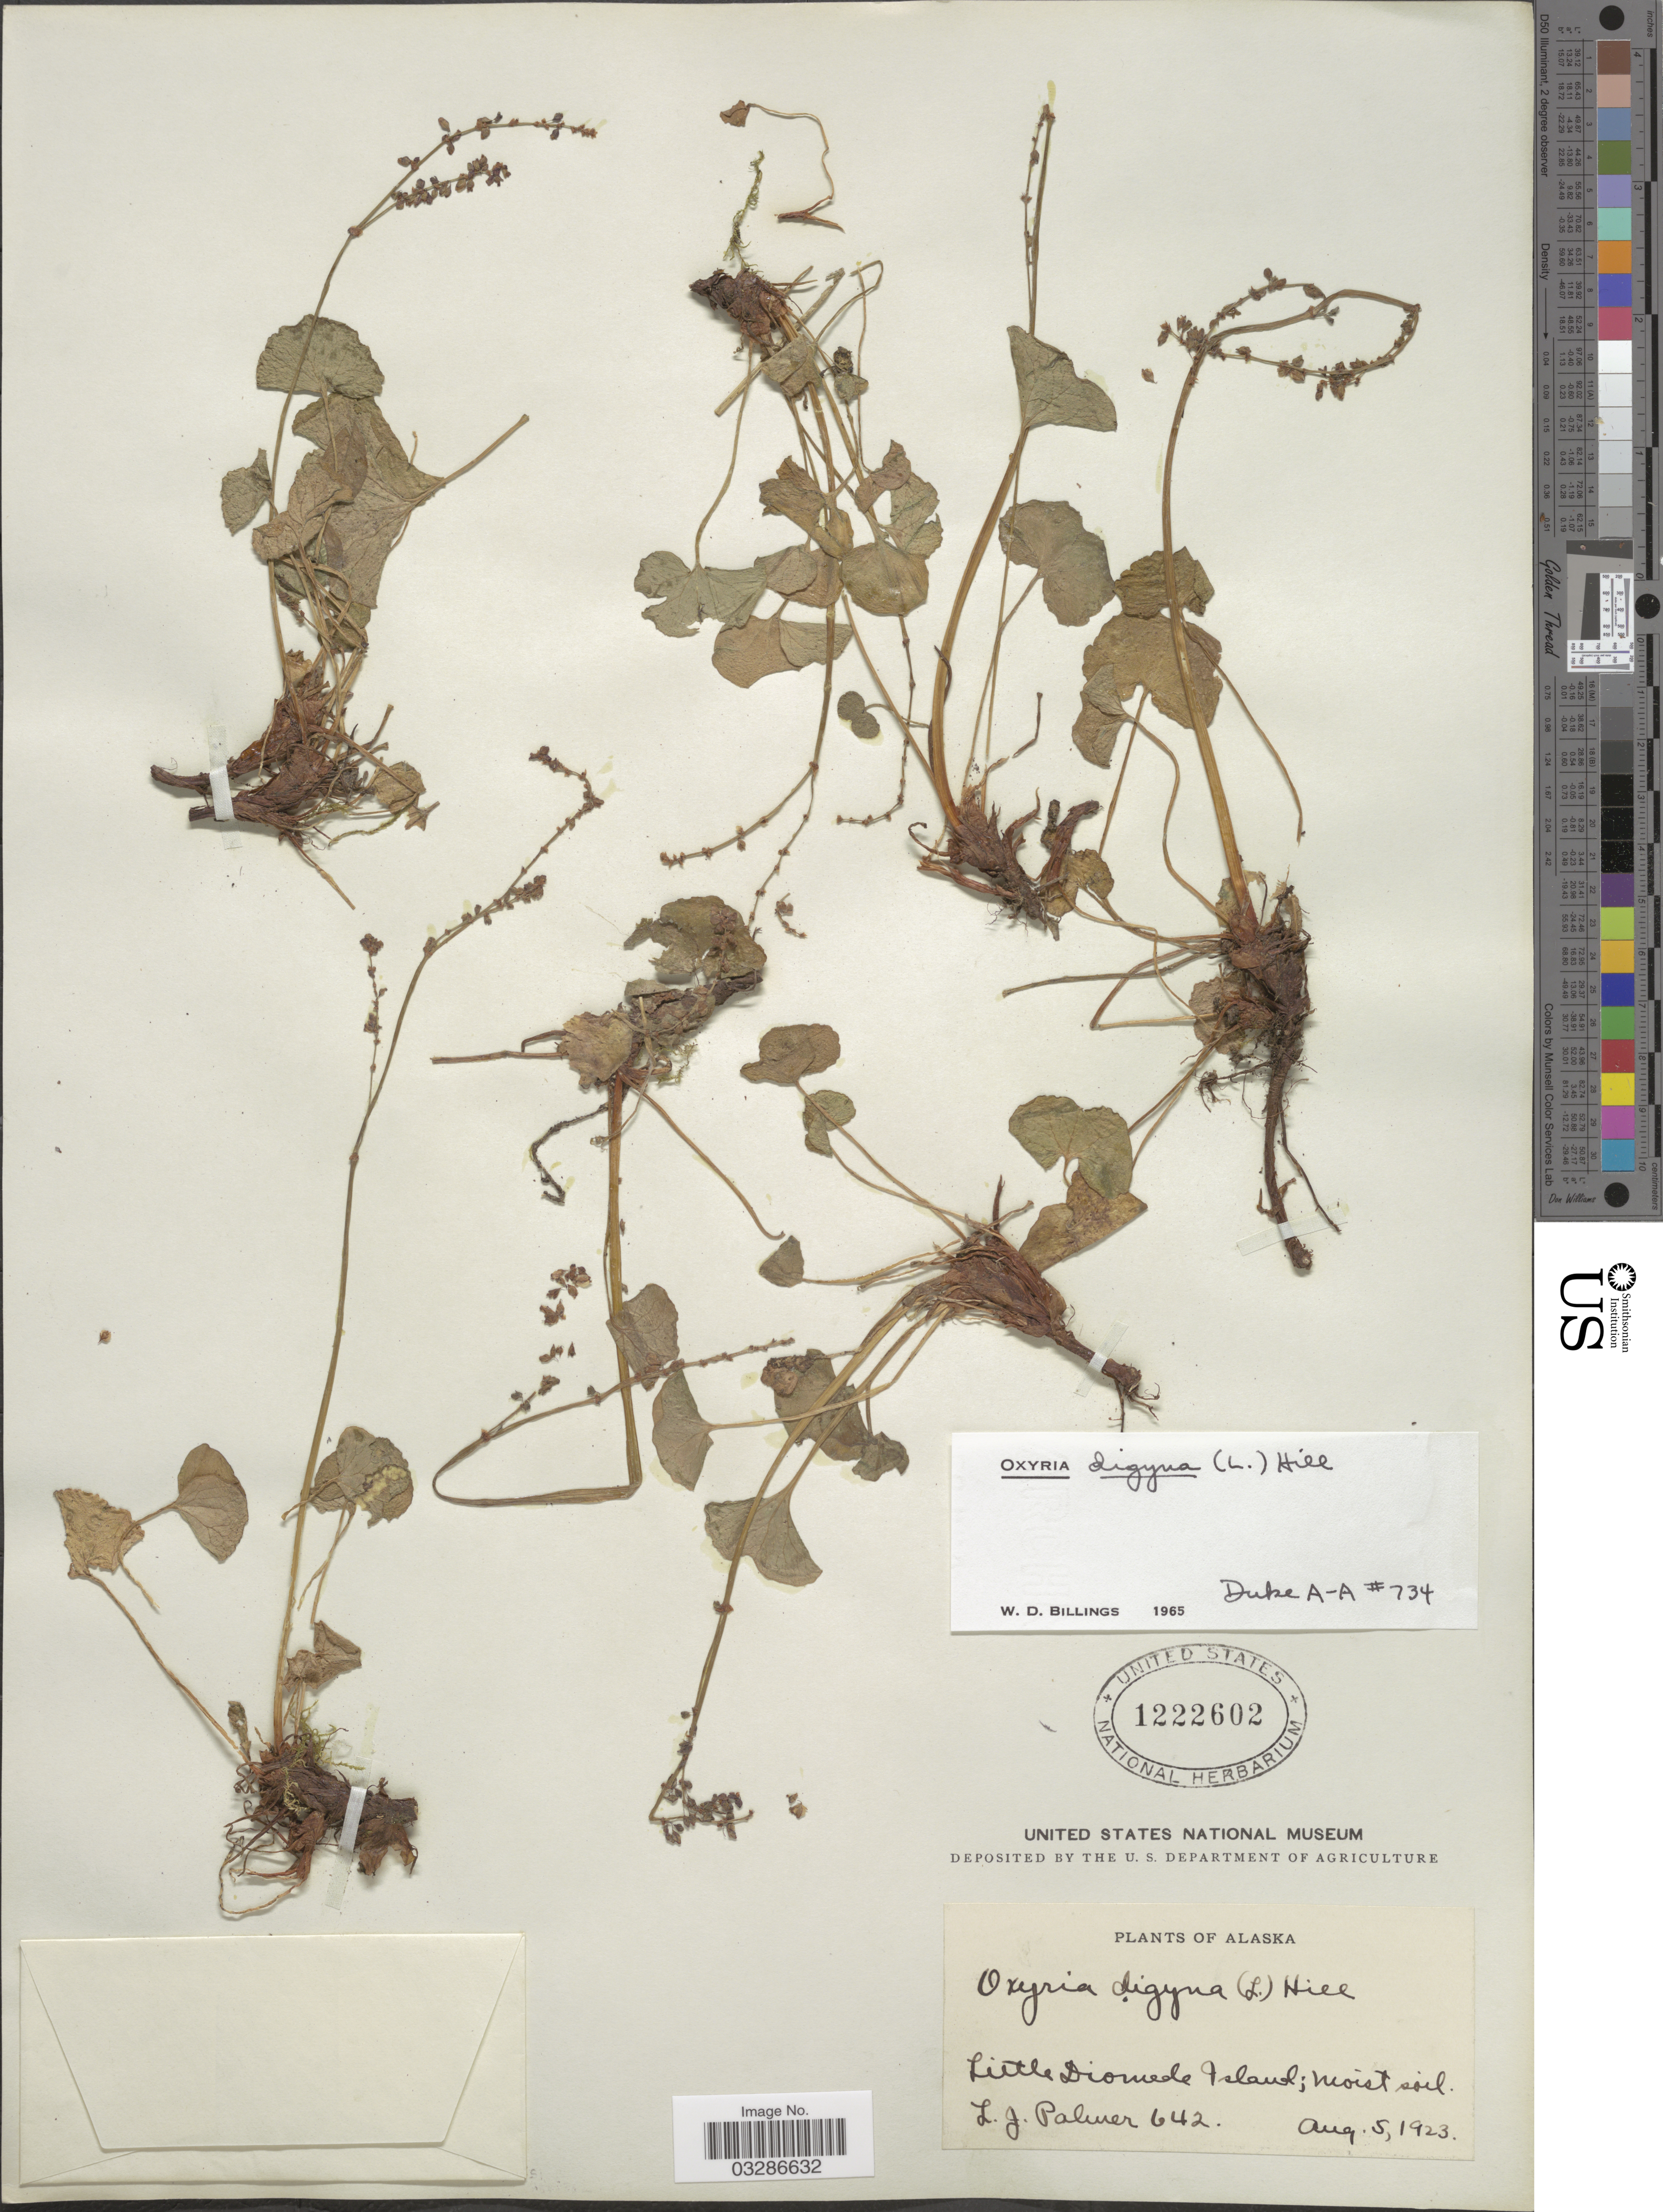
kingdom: Plantae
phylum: Tracheophyta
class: Magnoliopsida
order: Caryophyllales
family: Polygonaceae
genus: Oxyria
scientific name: Oxyria digyna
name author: (L.) Hill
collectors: L. J. Palmer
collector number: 642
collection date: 1923-08-05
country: United States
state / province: Alaska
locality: Little Diomede Island.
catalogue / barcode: US 1222602